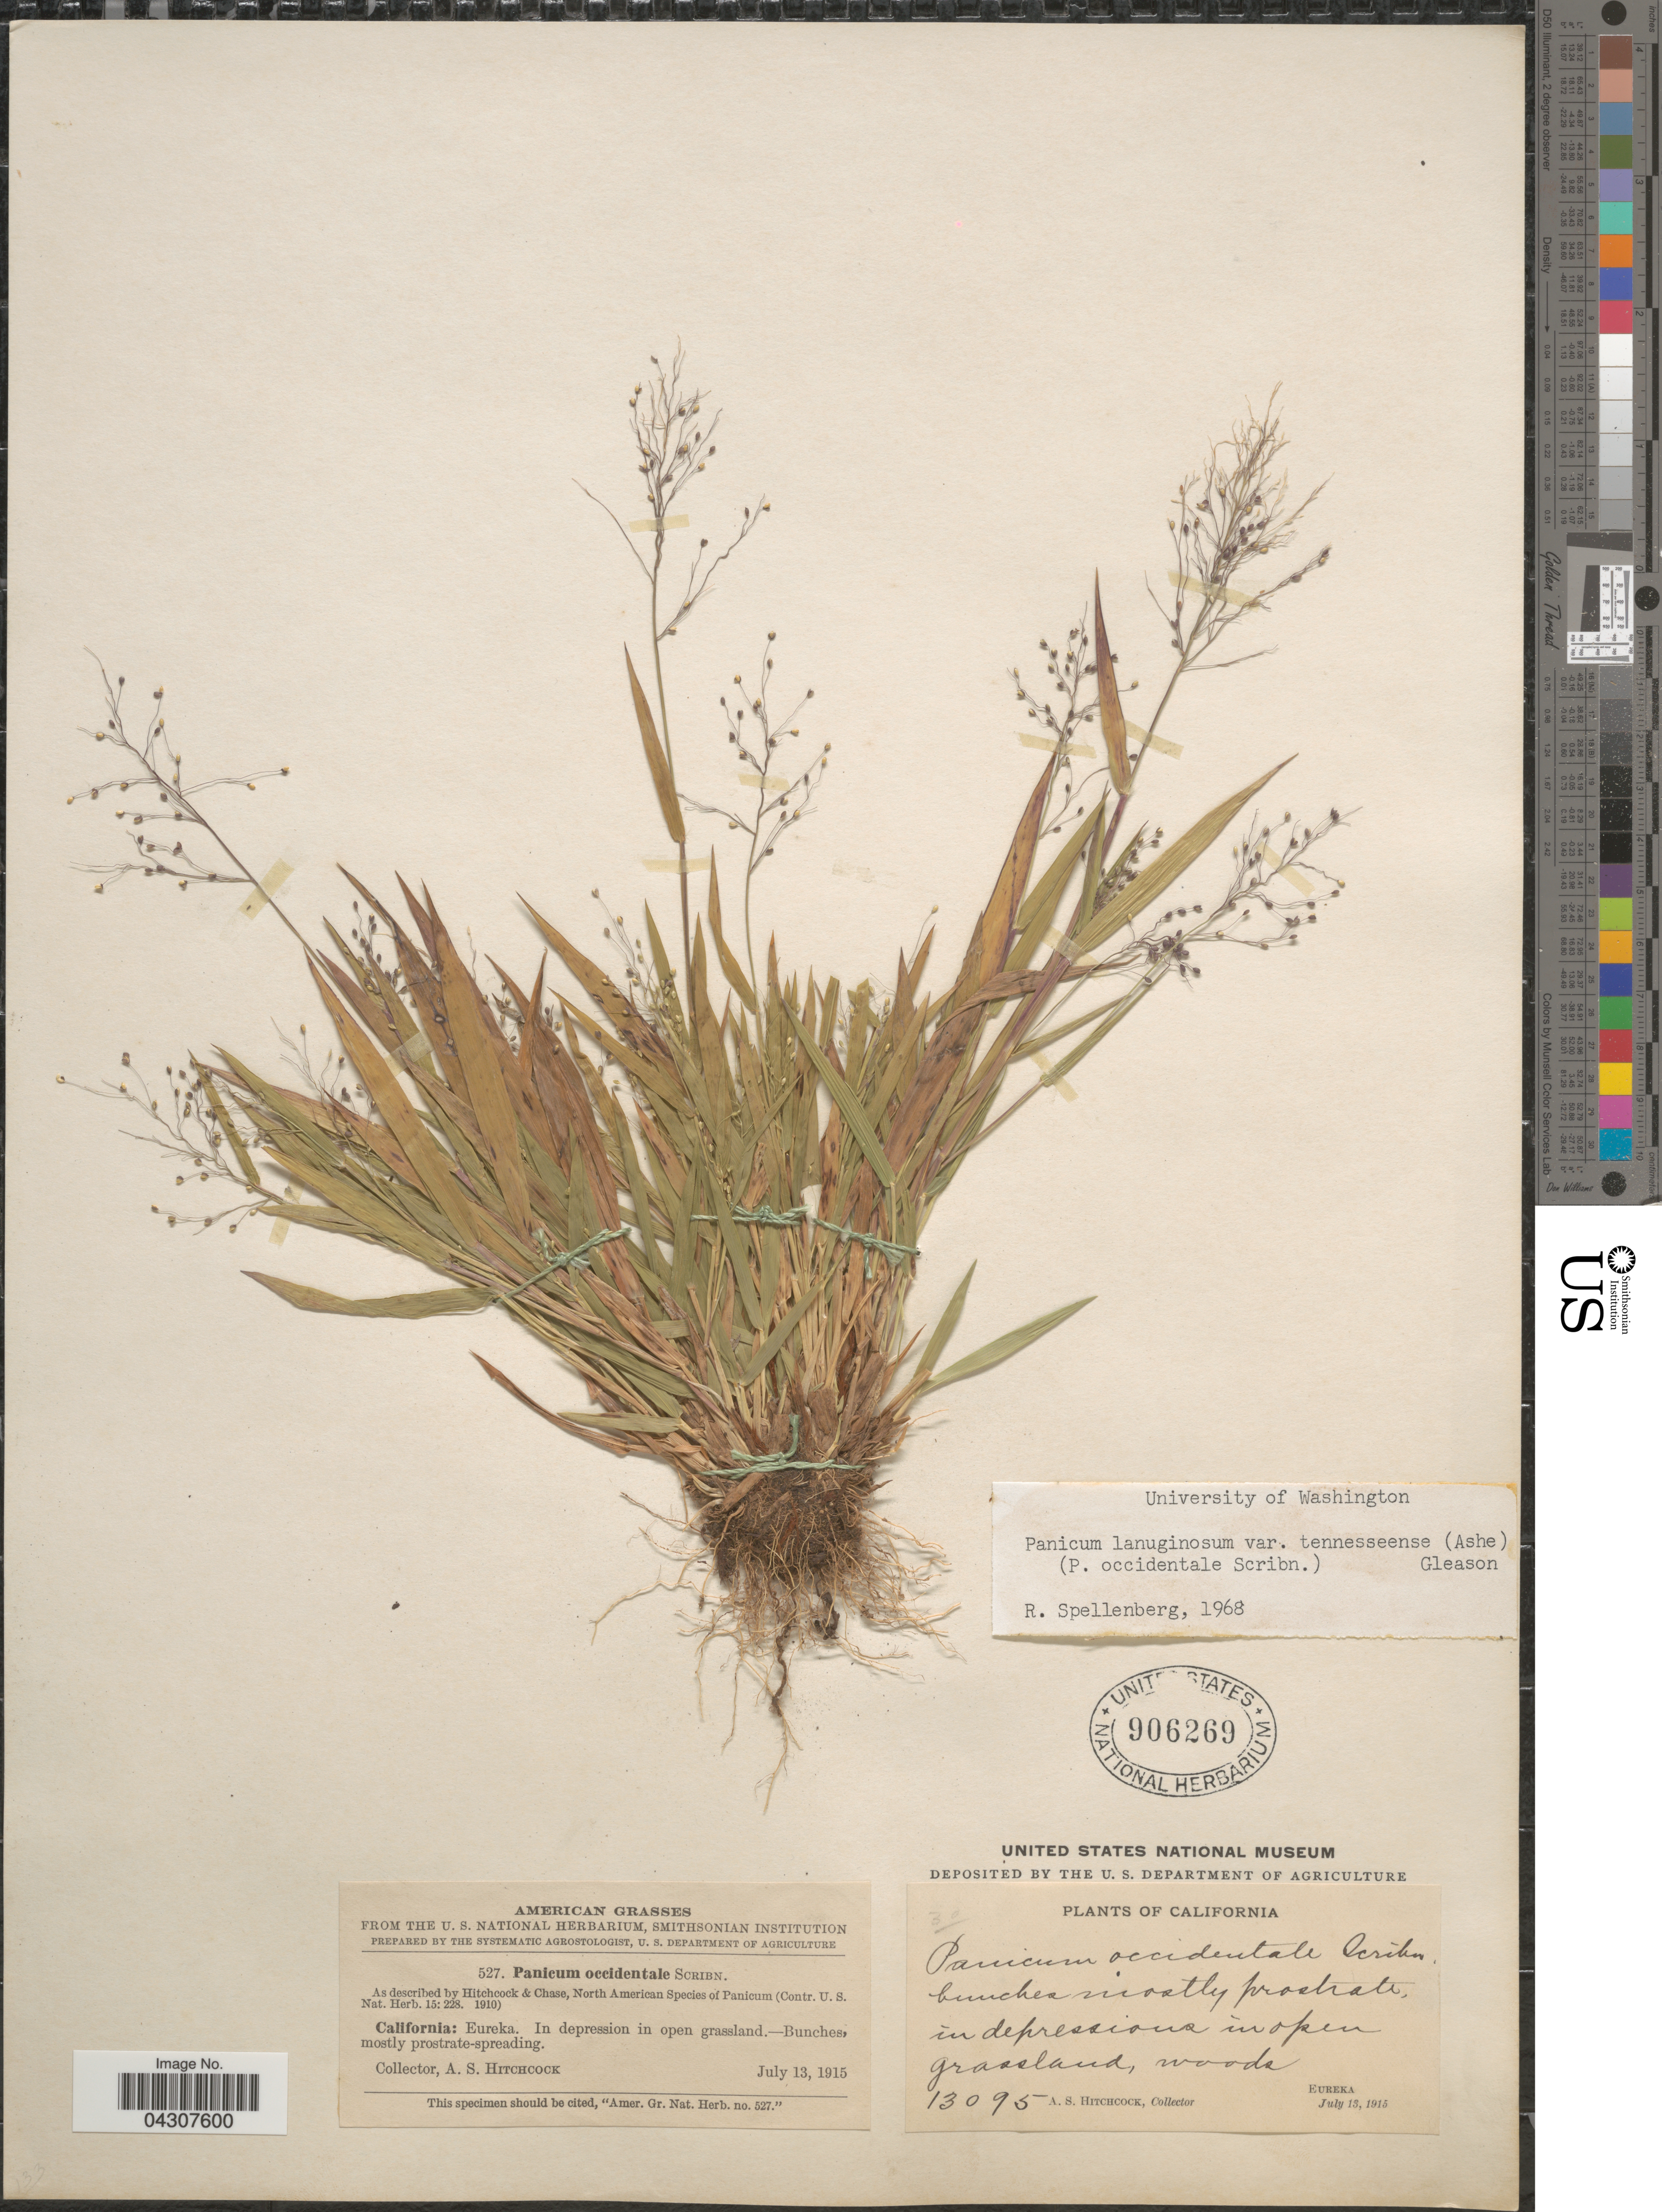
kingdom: Plantae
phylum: Tracheophyta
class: Liliopsida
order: Poales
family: Poaceae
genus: Dichanthelium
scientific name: Dichanthelium acuminatum var. acuminatum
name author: (Sw.) Gould & C.A. Clark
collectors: A. S. Hitchcock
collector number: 13095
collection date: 1915-07-13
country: United States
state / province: California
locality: Eureka. In depression in open grassland.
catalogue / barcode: US 906269